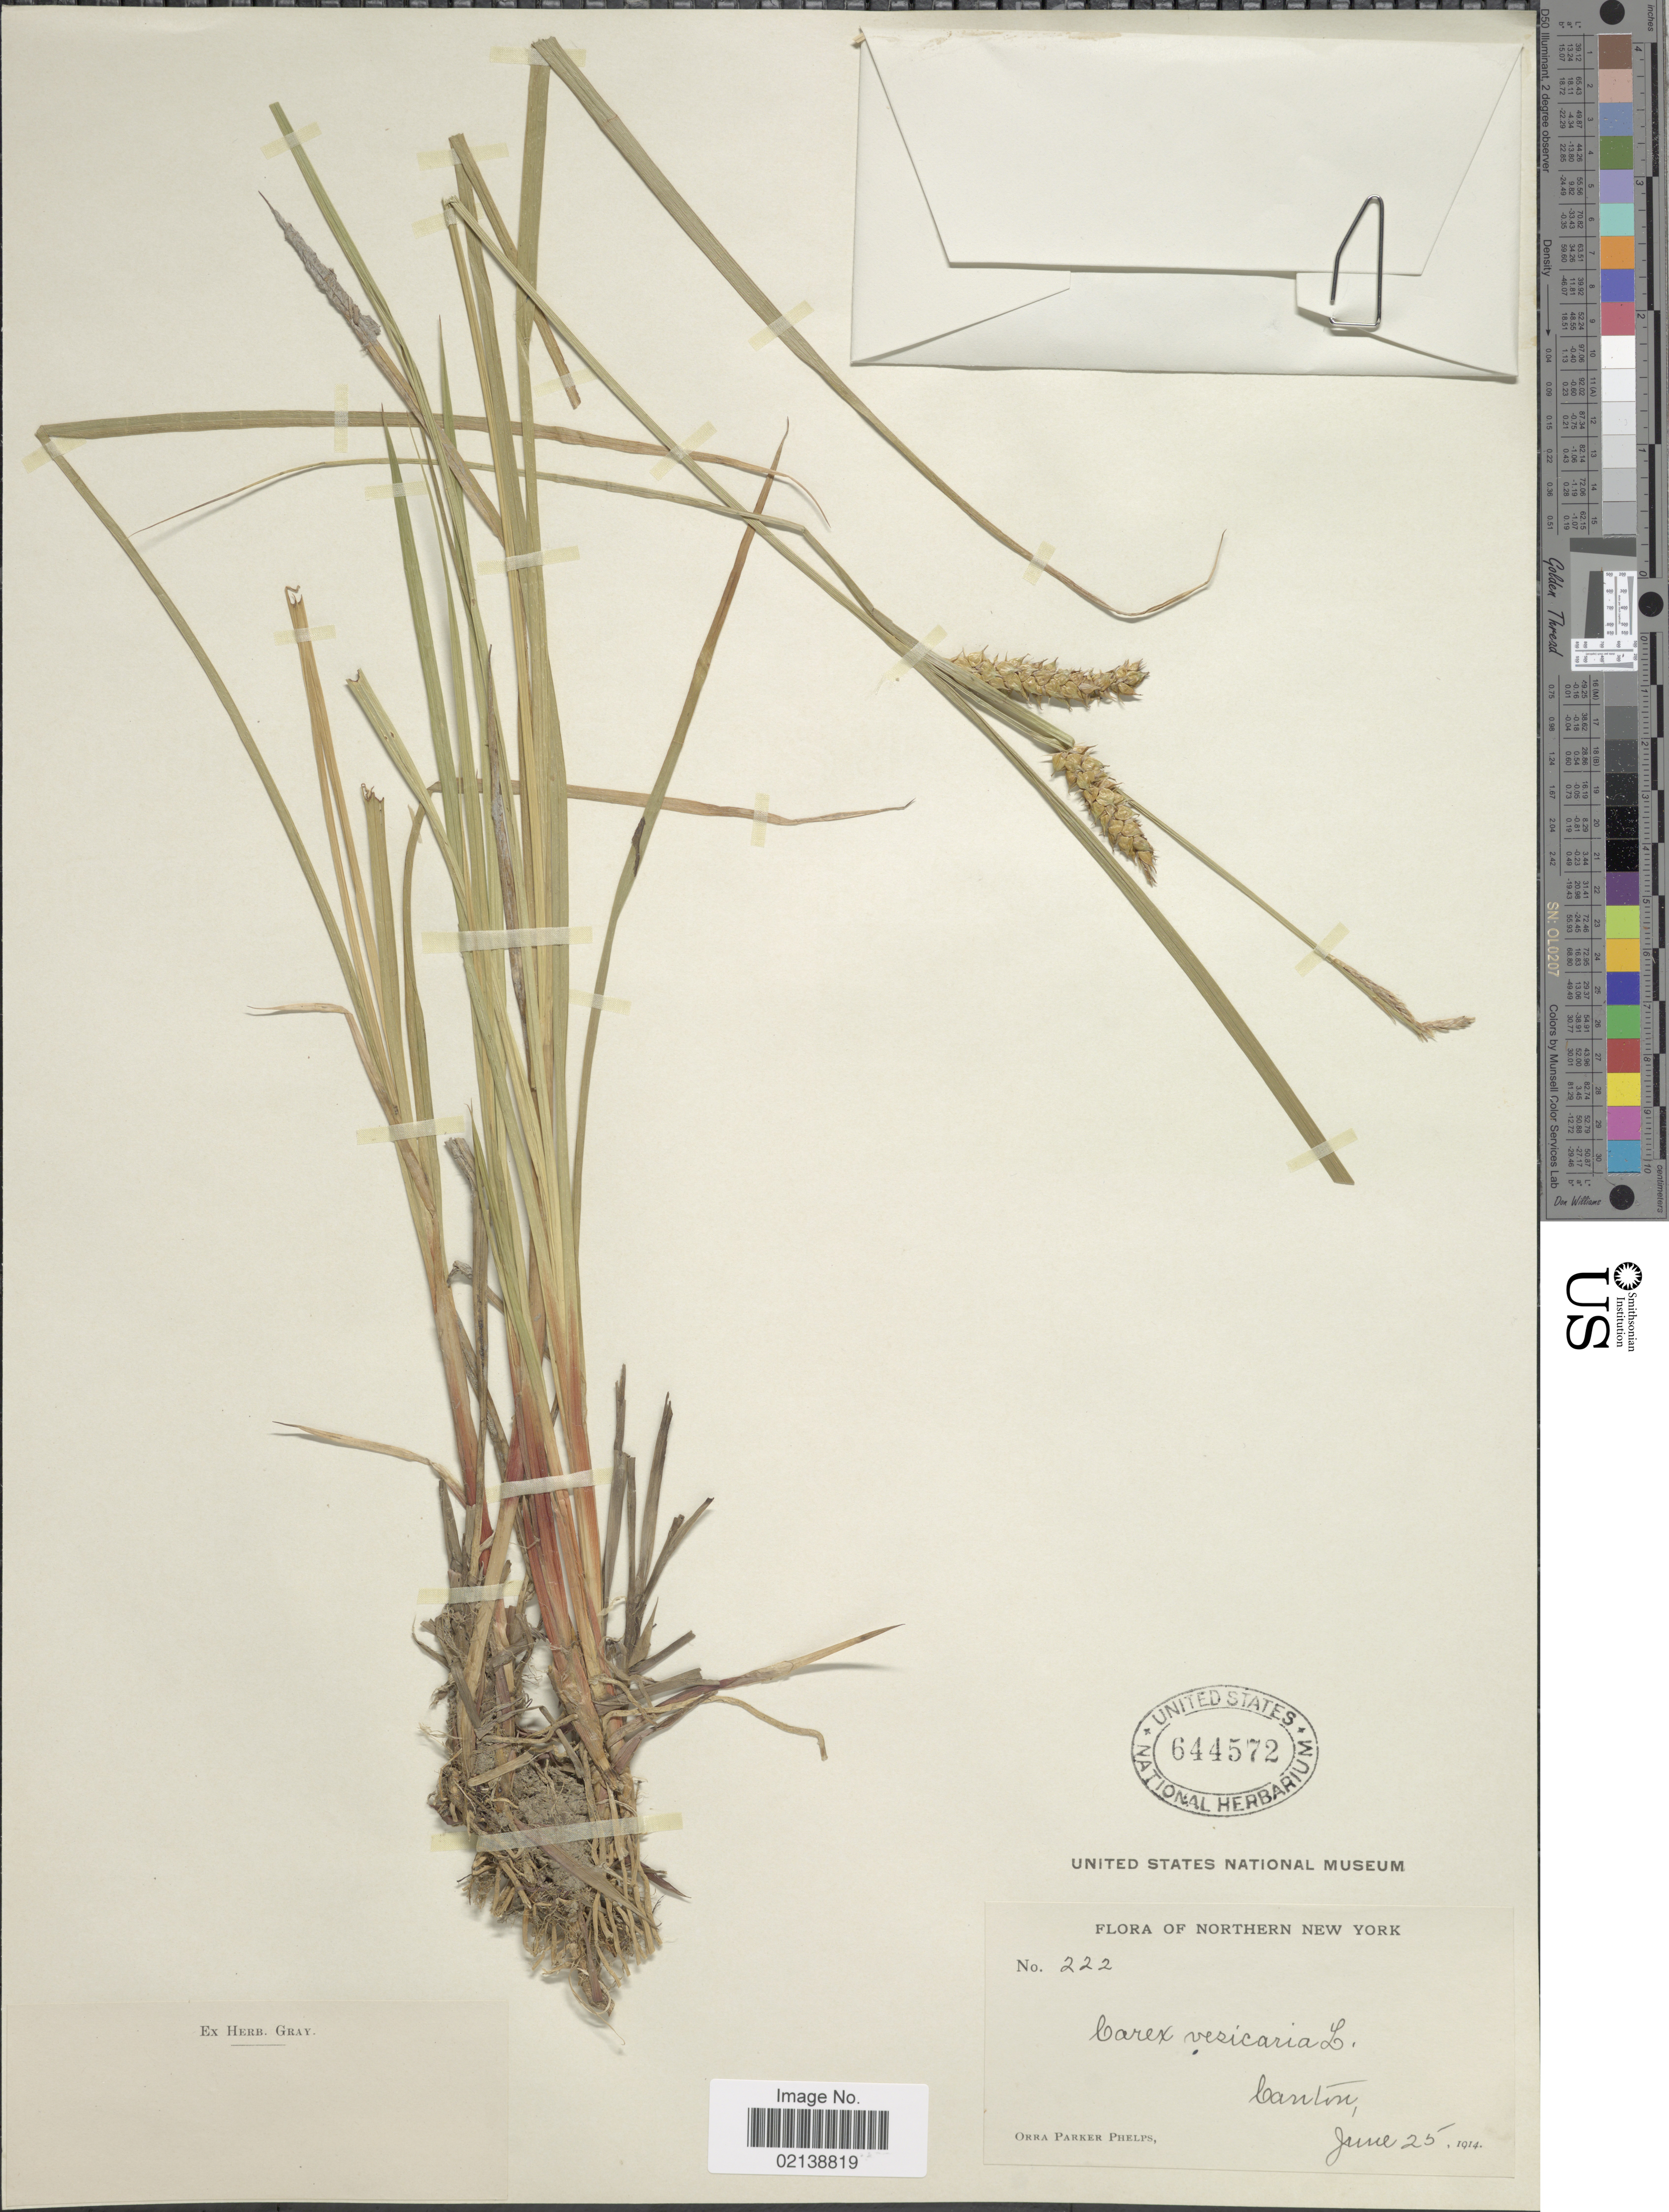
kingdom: Plantae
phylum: Tracheophyta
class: Liliopsida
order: Poales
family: Cyperaceae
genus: Carex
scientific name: Carex vesicaria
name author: L.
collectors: O. P. Phelps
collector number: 222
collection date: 1914-06-25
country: United States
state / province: New York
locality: Northern New York, Canton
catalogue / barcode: US 644572